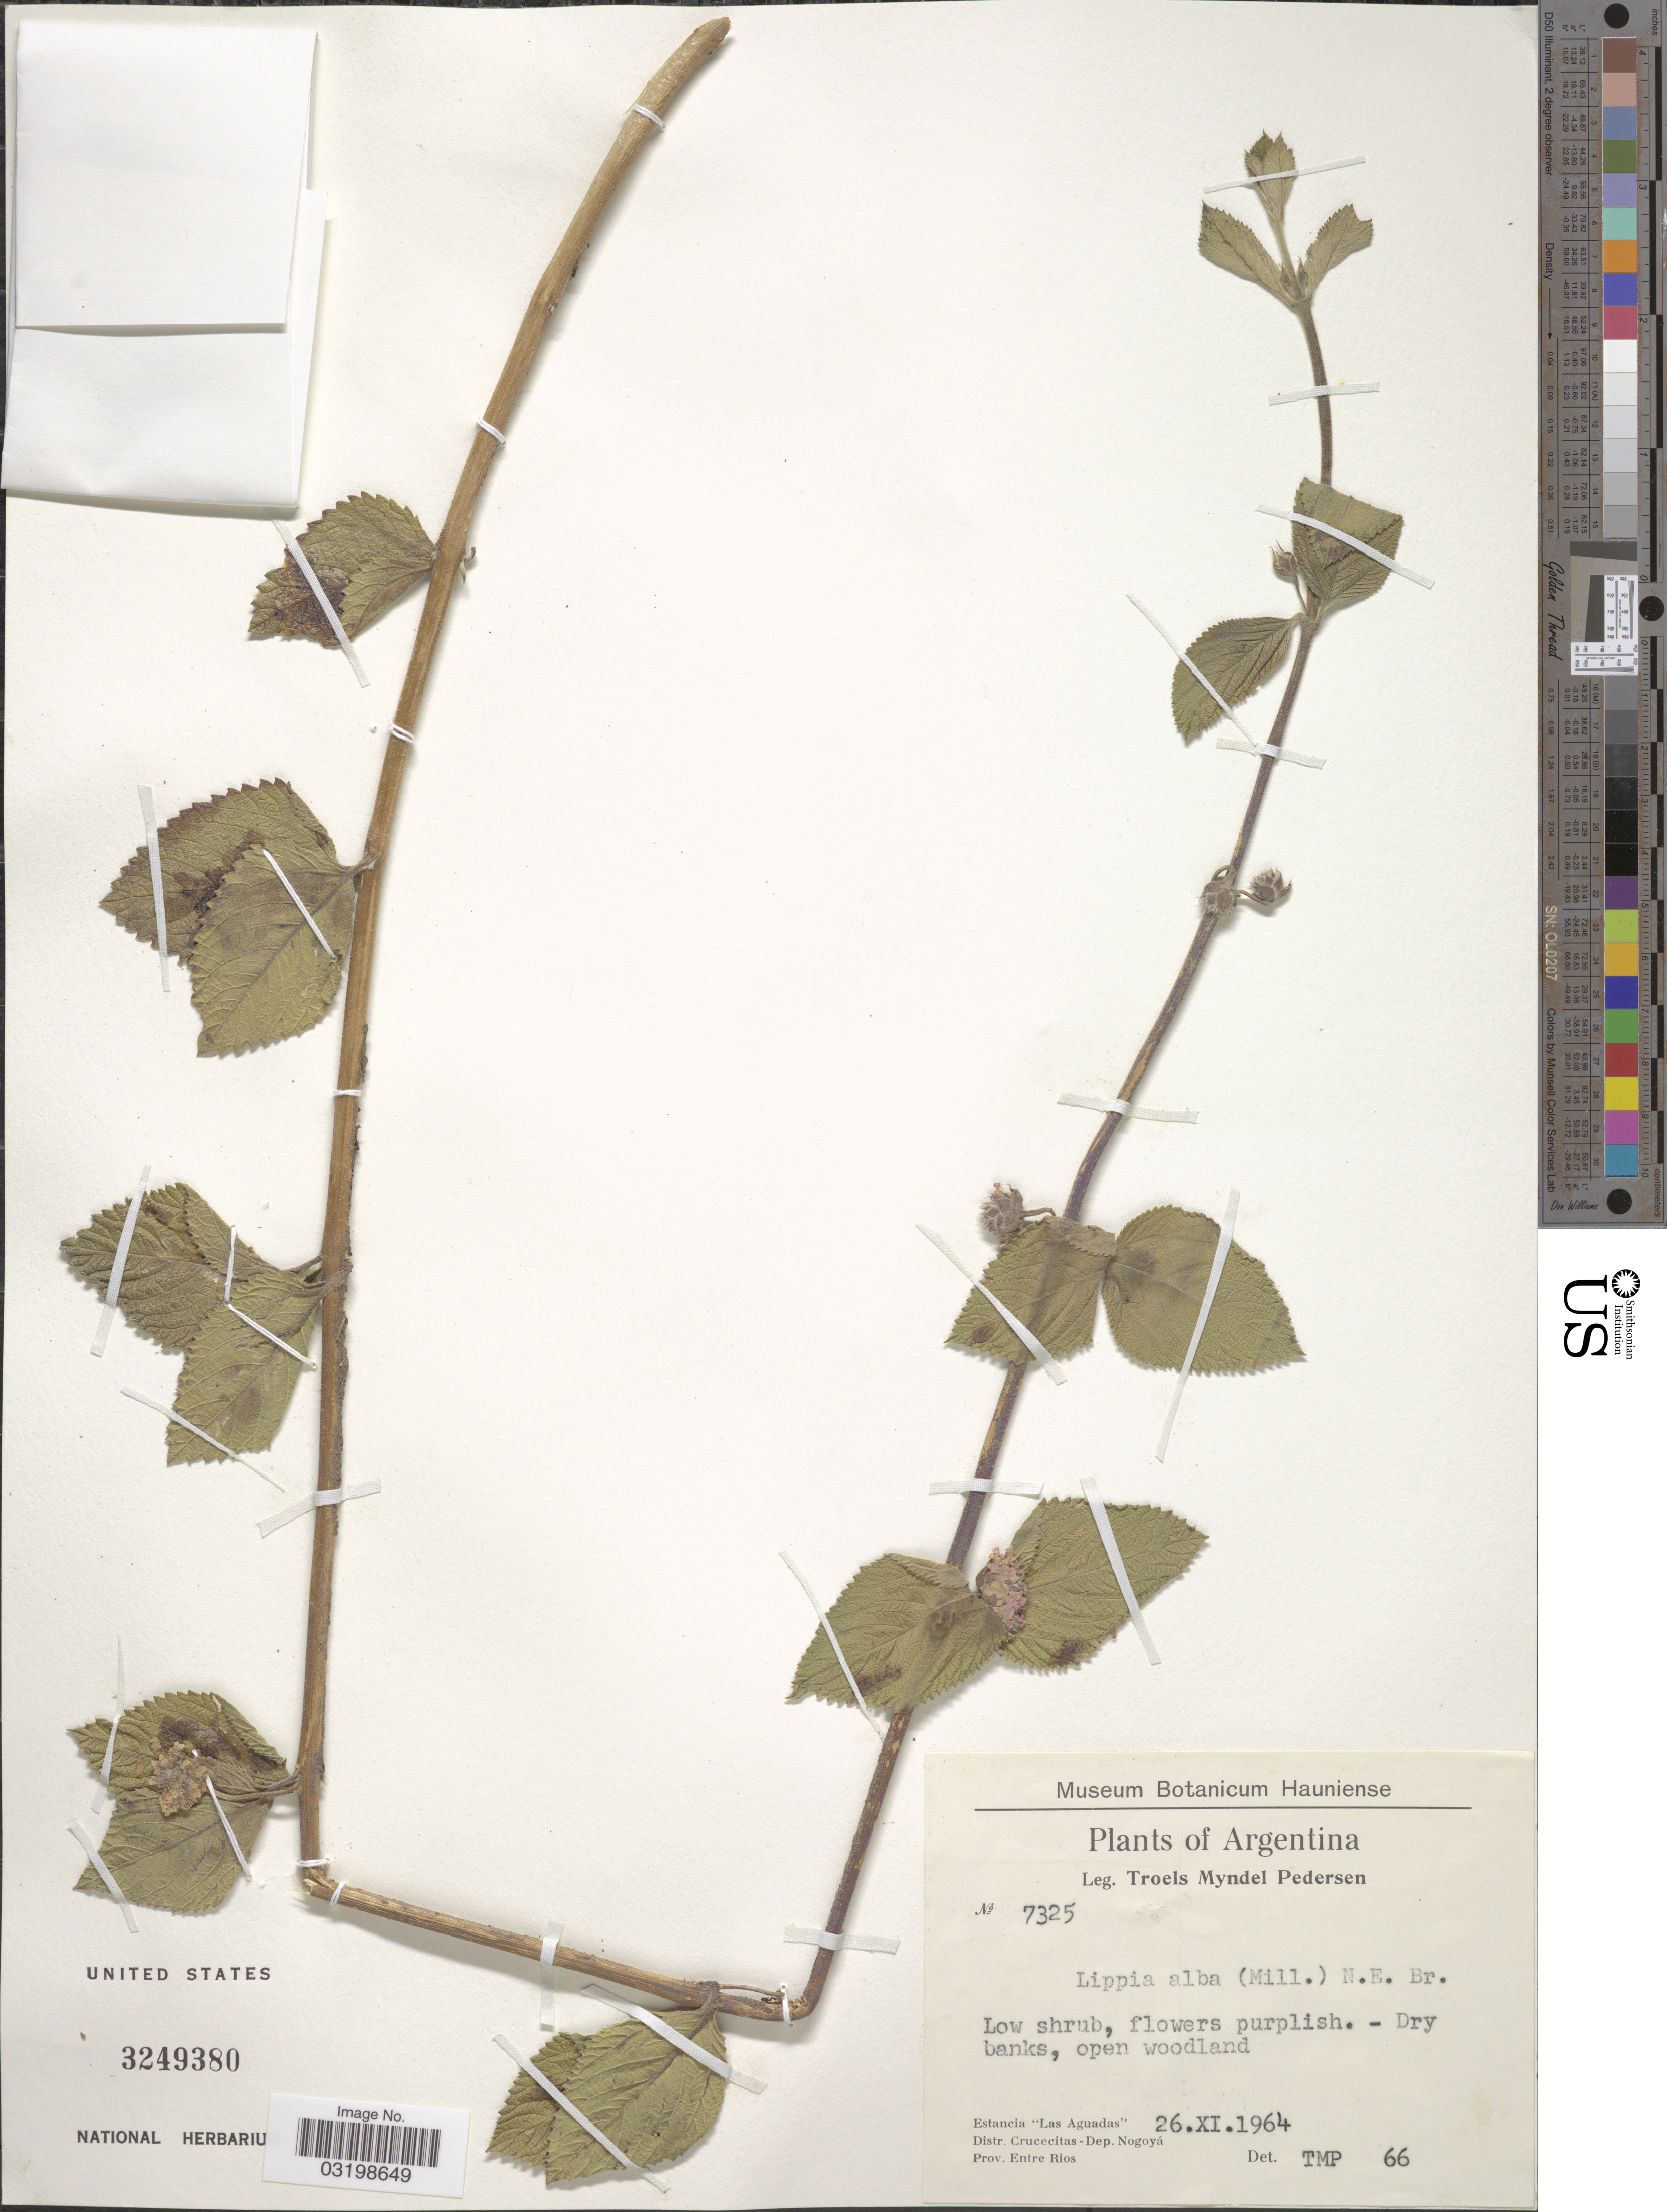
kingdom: Plantae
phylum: Tracheophyta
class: Magnoliopsida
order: Lamiales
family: Verbenaceae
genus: Lippia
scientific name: Lippia alba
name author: (Mill.) N.E. Br. ex Britton & P. Wilson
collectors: T. Pederson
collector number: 7325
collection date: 1964-11-26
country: Argentina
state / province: Entre Rios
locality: Estancia "Las Aguadas", Distr. Crucecitas - Dep. Nogoyá, Prov. Entre Rios.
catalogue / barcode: US 3249380